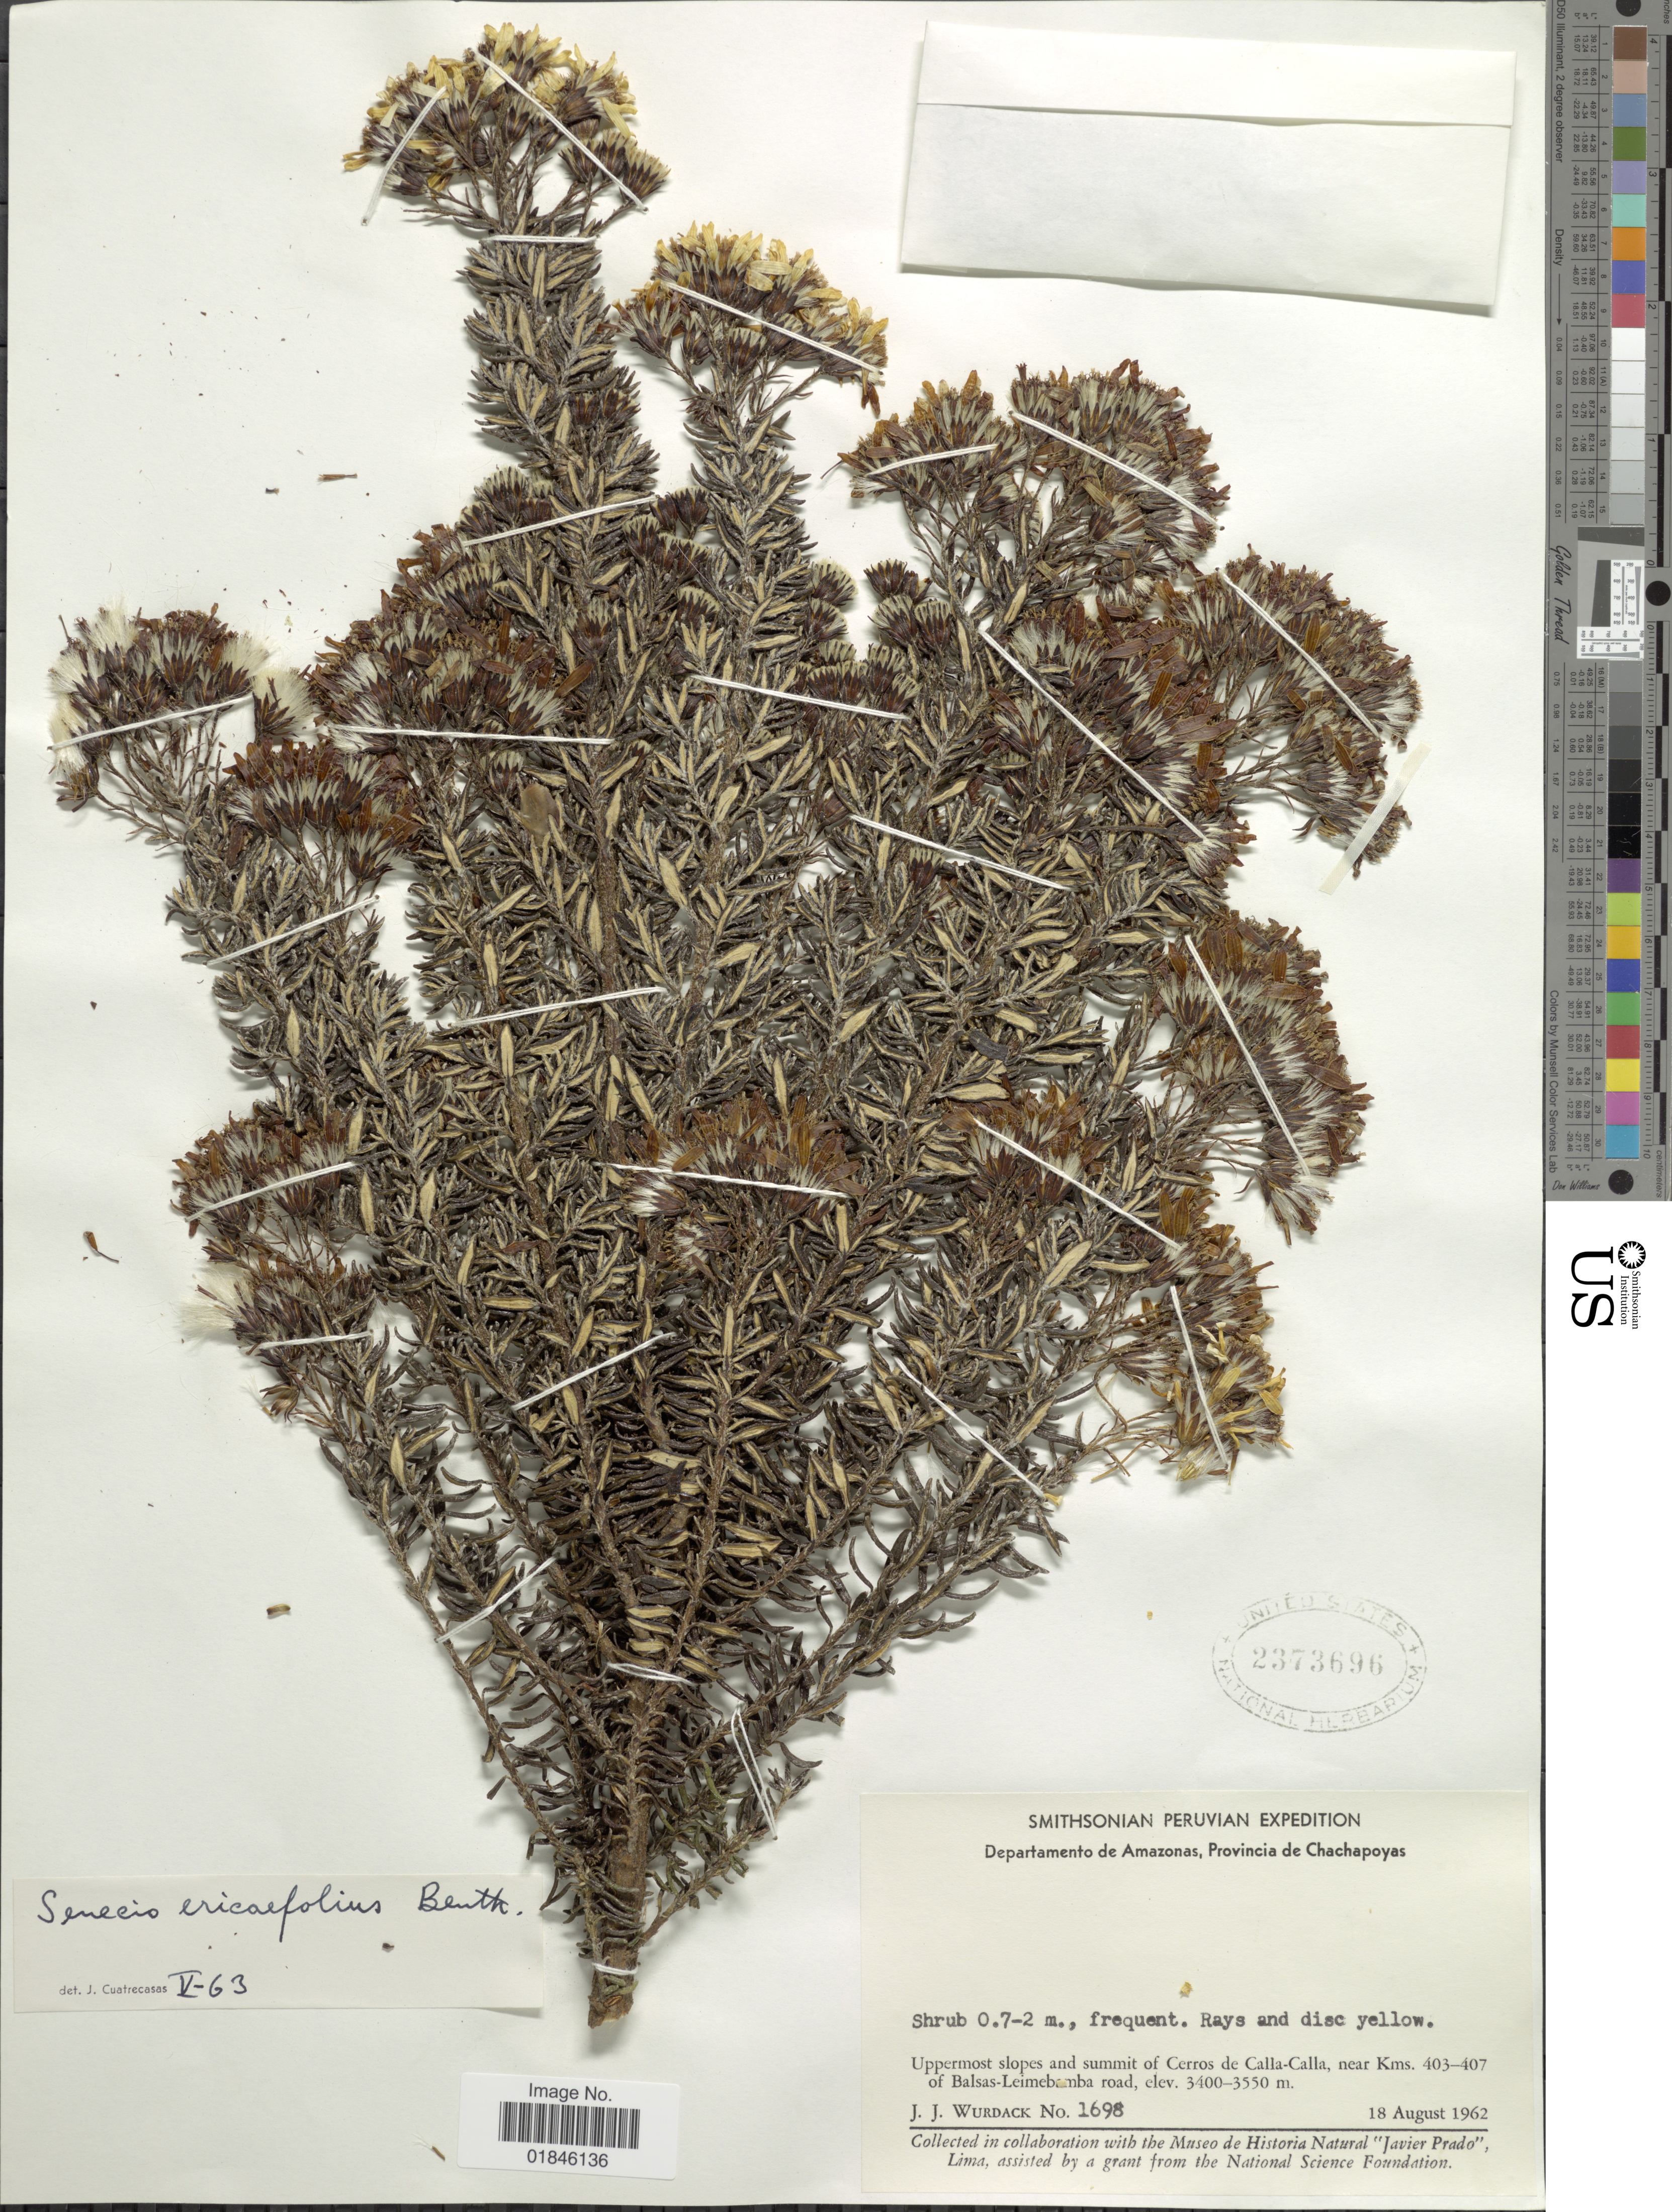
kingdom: Plantae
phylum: Tracheophyta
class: Magnoliopsida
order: Asterales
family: Asteraceae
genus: Pentacalia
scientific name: Pentacalia peruviana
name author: (Pers.) Cuatrec.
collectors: J. J. Wurdack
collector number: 1698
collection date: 1962-08-18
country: Peru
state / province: Amazonas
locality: Departamento de Amazonas, Provincia de Chachapoyas. Uppermost slopes and summit of Cerros de Calla-Calla, near Kms. 403-407 of Balsas-Leimebamba road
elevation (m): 3400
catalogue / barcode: US 2373696